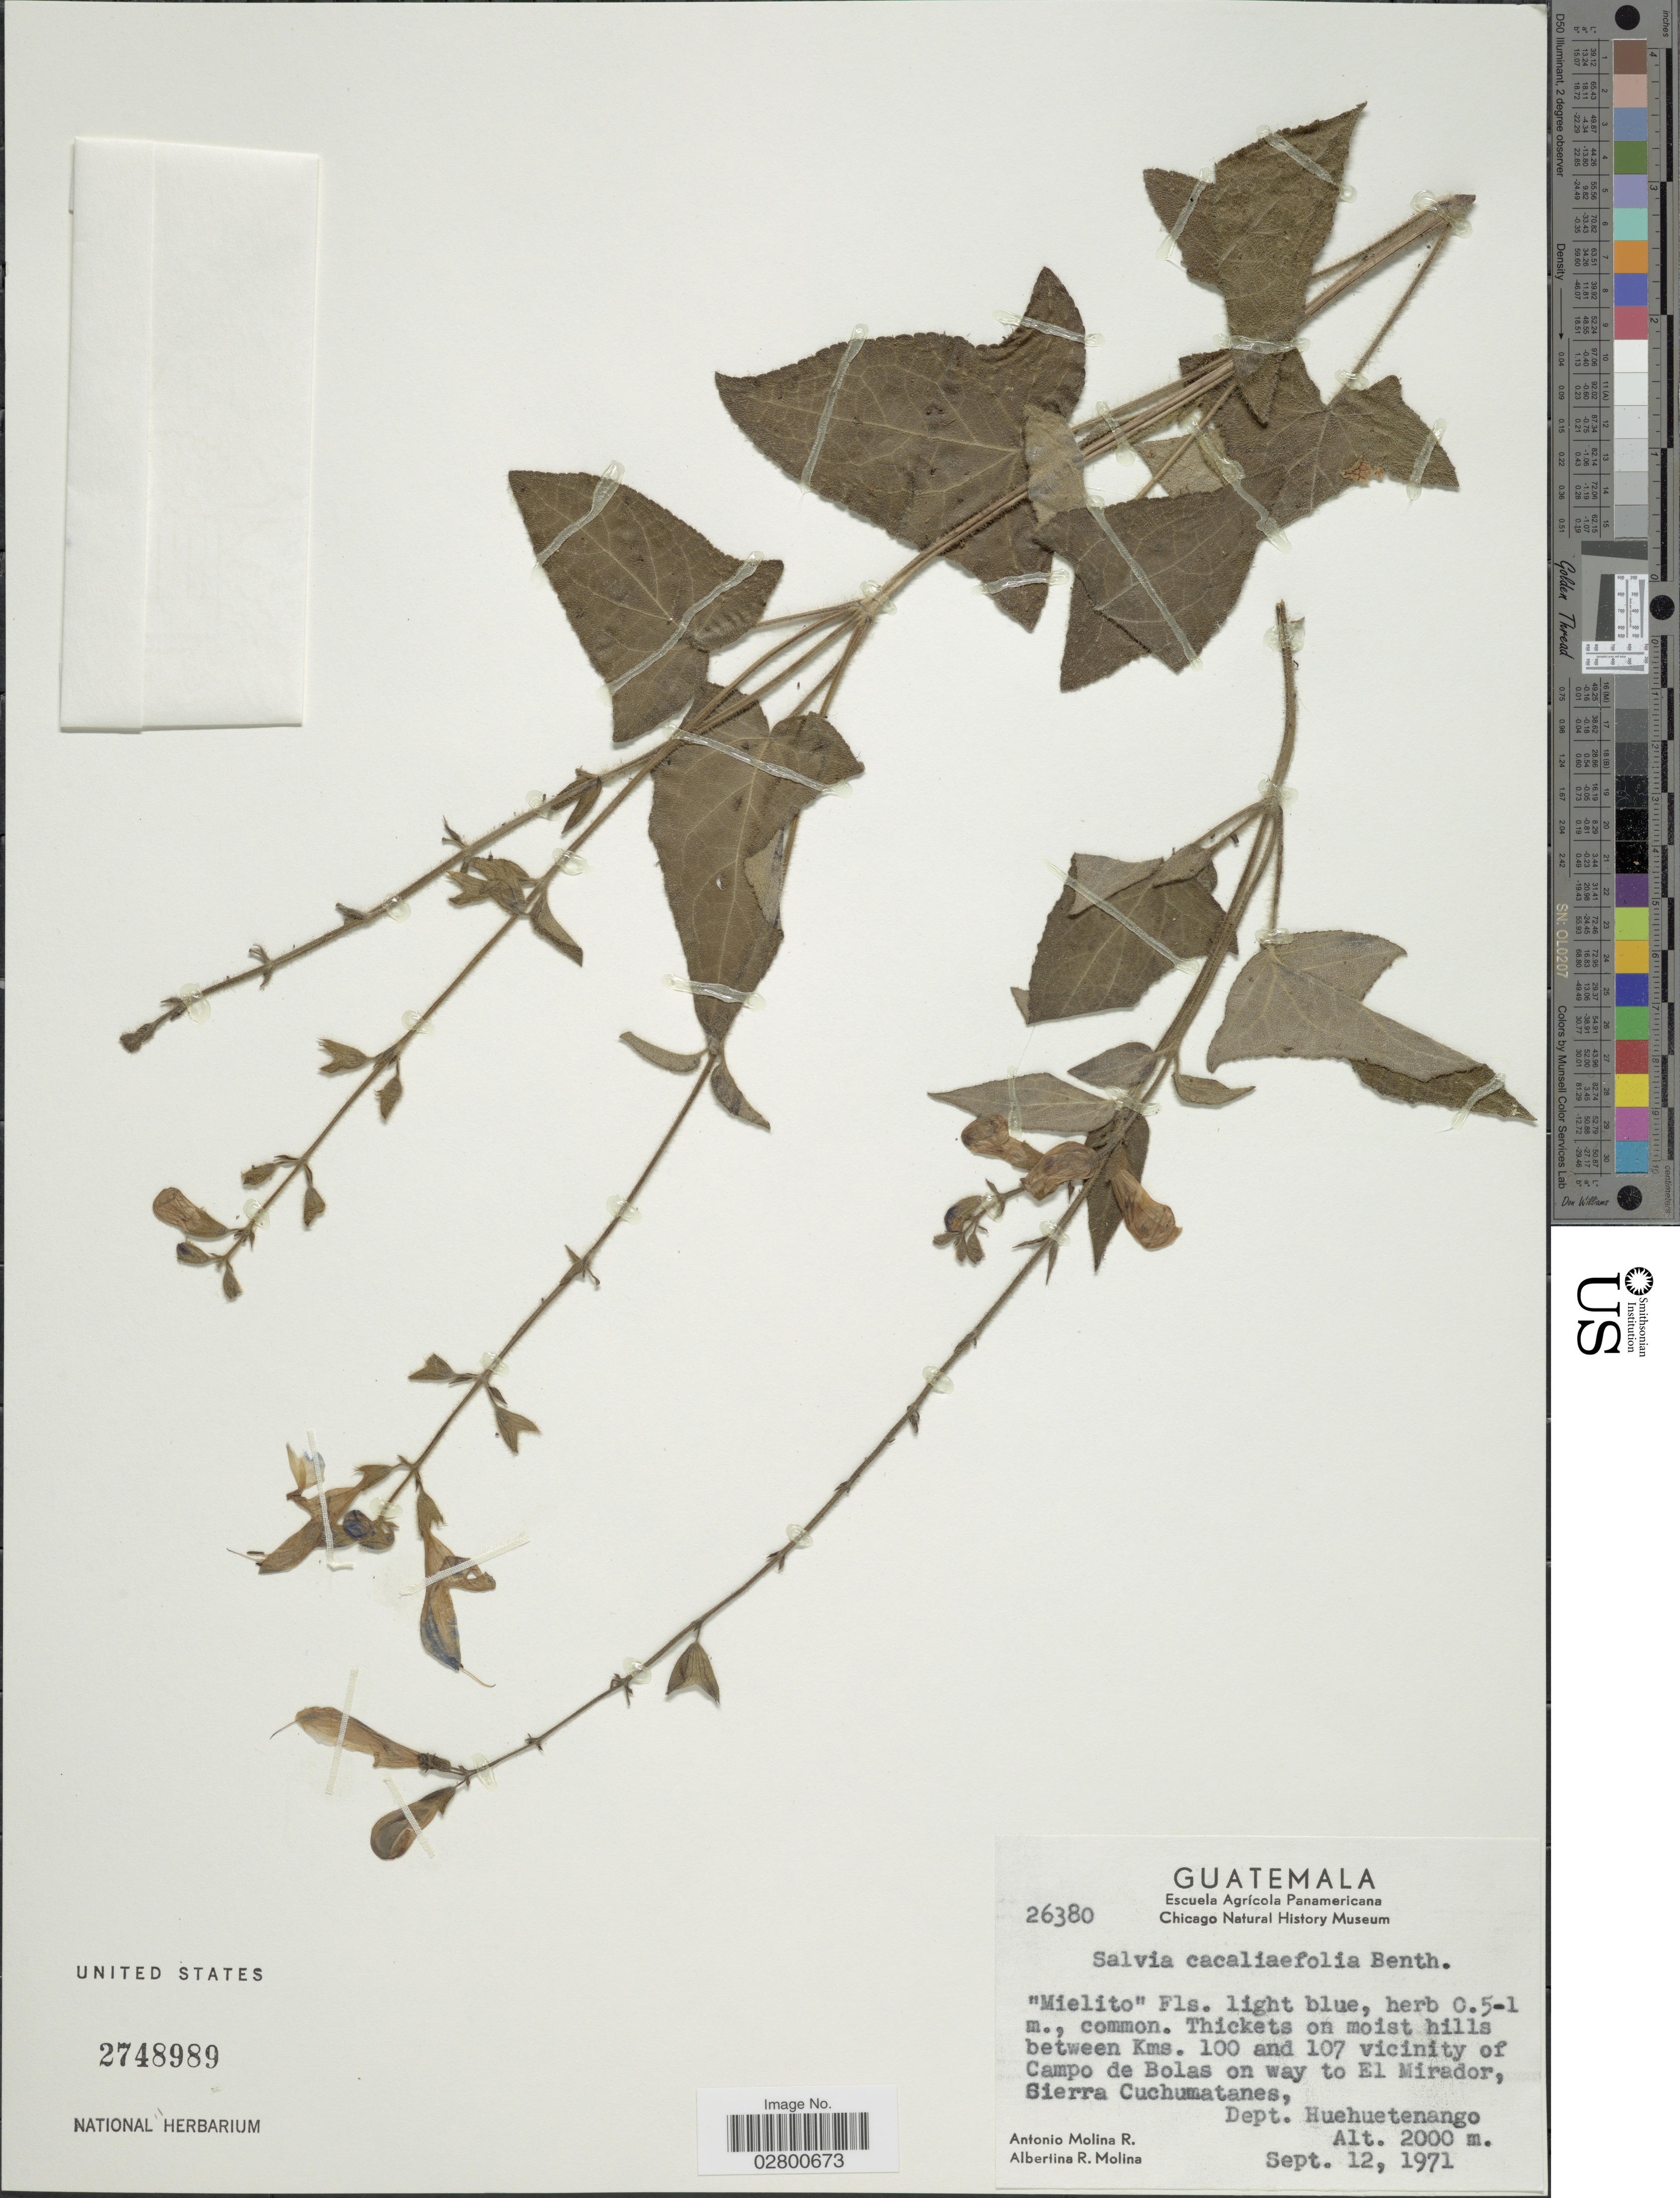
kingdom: Plantae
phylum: Tracheophyta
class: Magnoliopsida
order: Lamiales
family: Lamiaceae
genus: Salvia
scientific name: Salvia cacaliifolia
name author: Benth.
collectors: A. Molina R. & A. R. Molina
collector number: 26380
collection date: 1971-09-12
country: Guatemala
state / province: Huehuetenango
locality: Between Kms. 100 and 107 vicinity of Campo de Bolas on way to El Mirador, Sierra Cuchumatanes, Dept. Huehuetenango.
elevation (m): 2000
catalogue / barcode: US 2748989